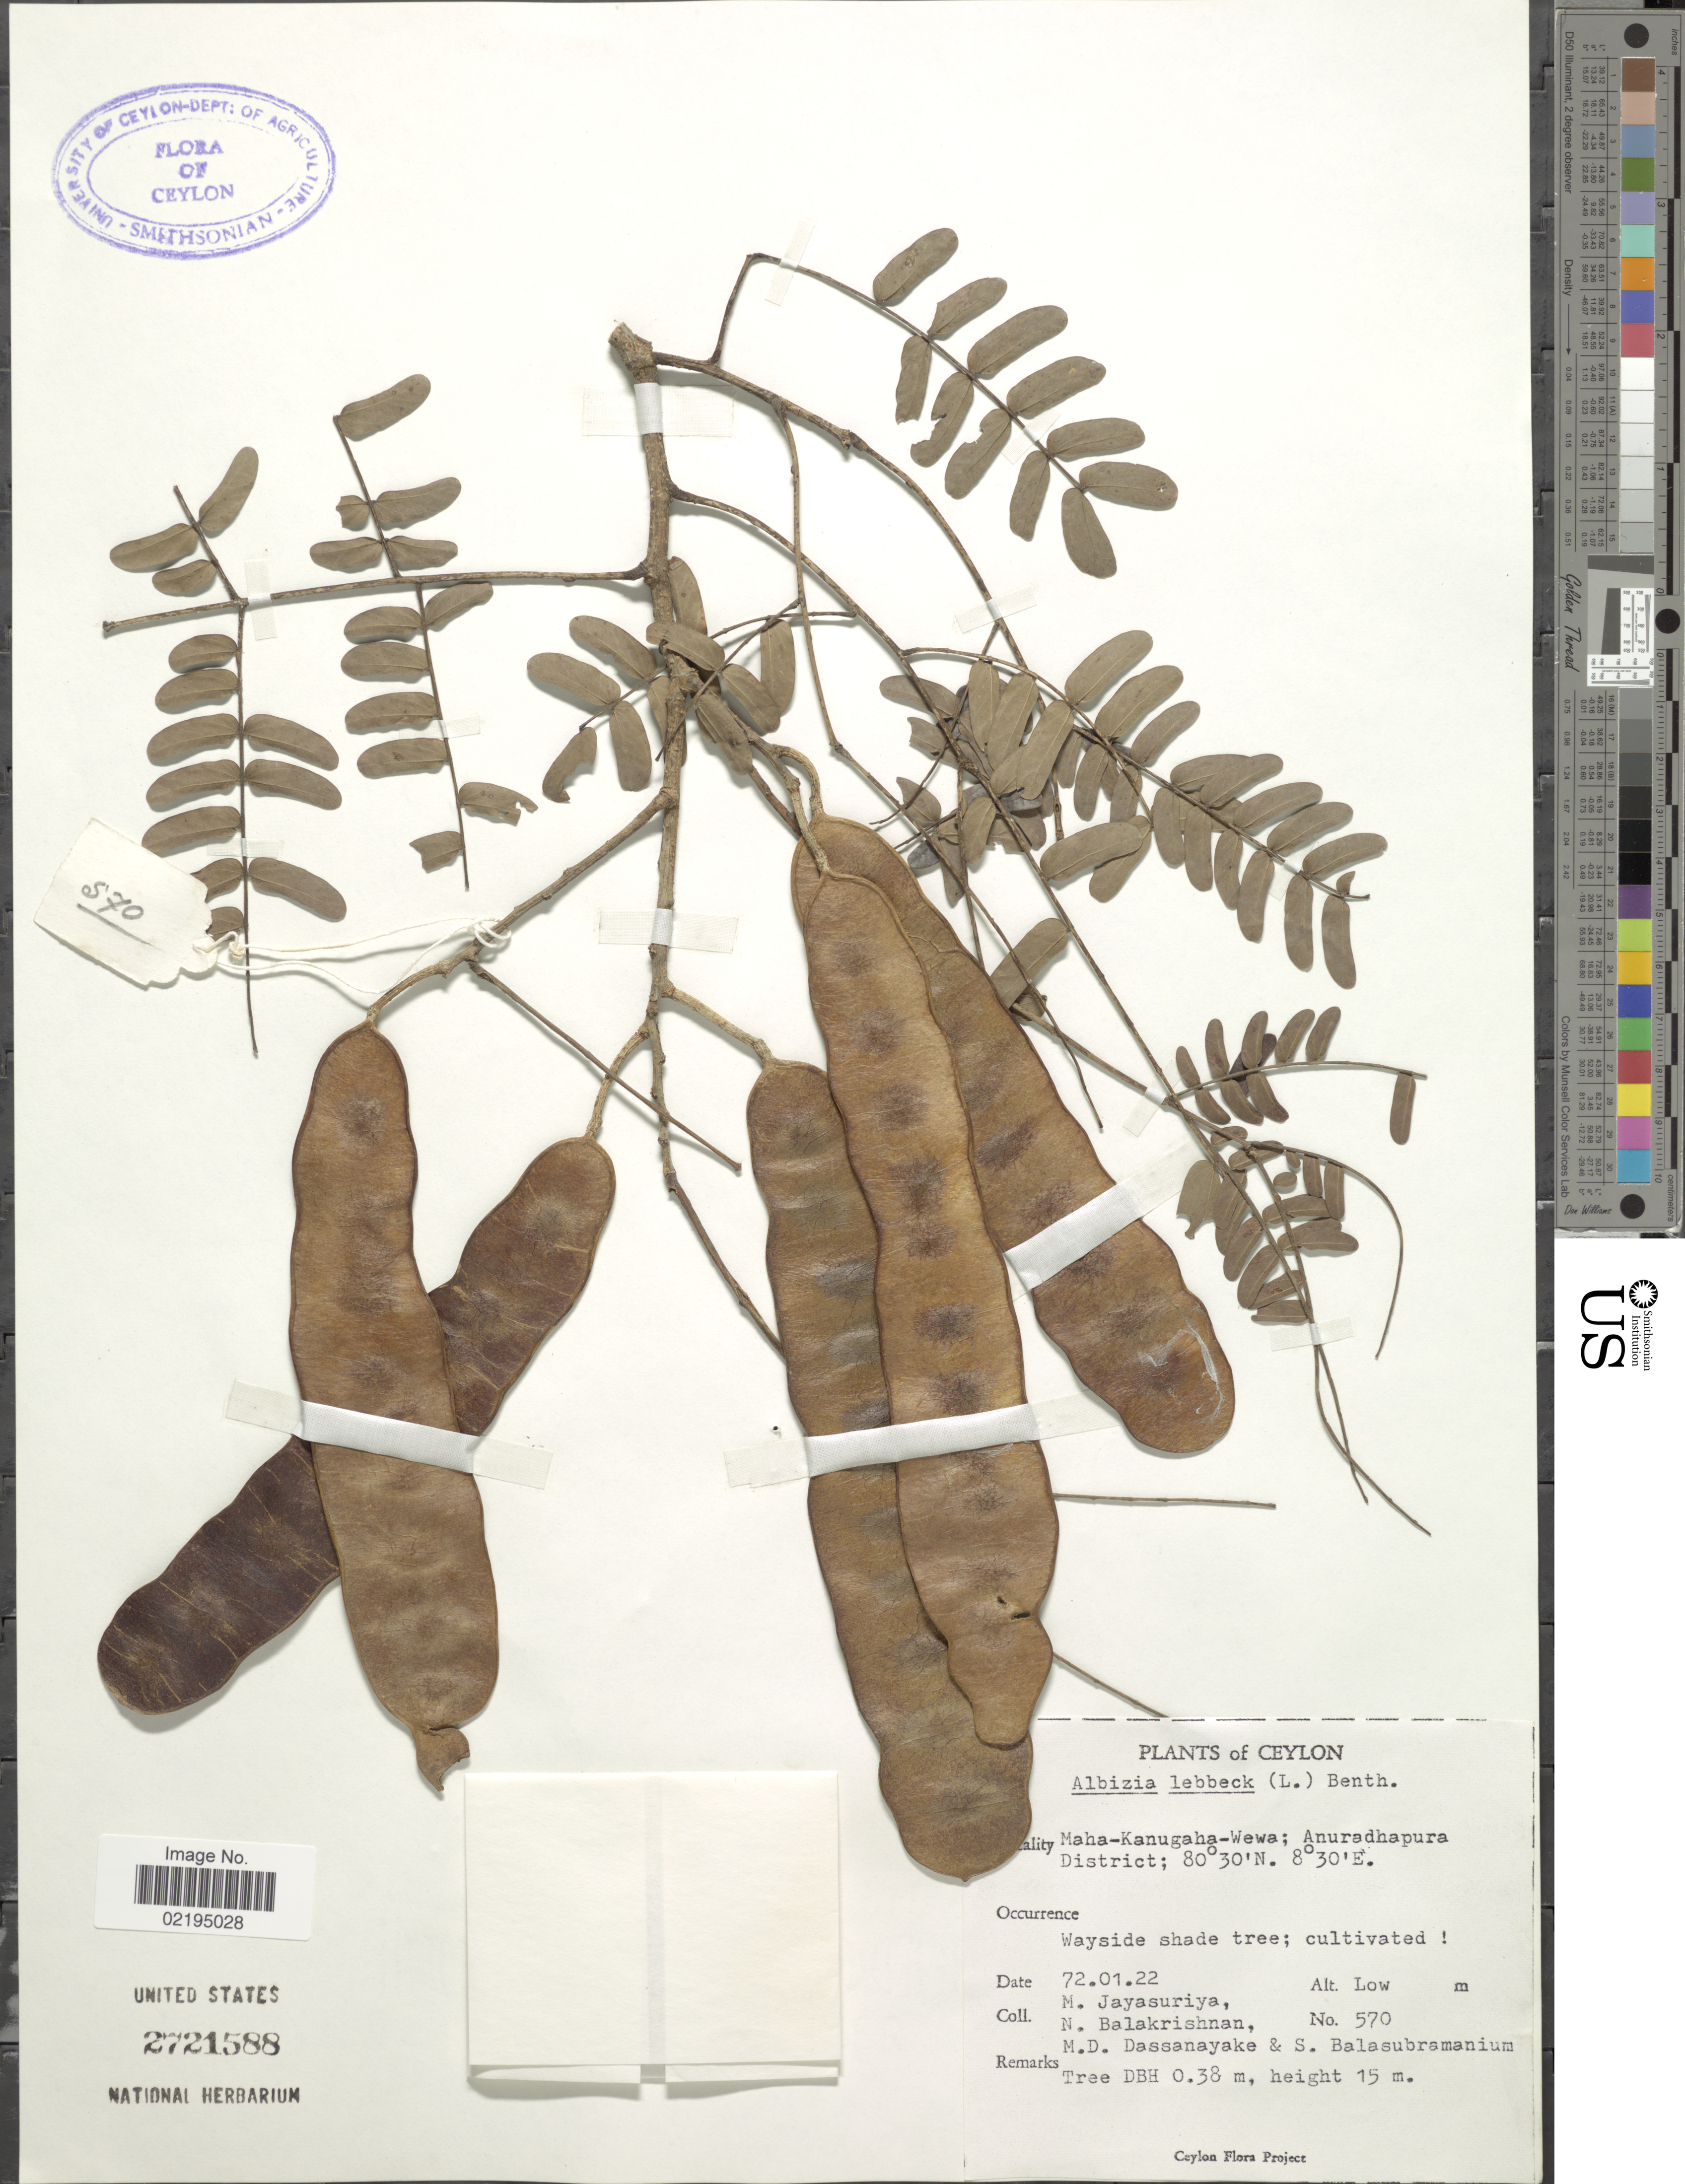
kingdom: Plantae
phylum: Tracheophyta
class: Magnoliopsida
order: Fabales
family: Fabaceae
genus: Albizia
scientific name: Albizia lebbeck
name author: (L.) Benth.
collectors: M. Jayasuria, N. Balakrishnan, M. D. Dassanayake & S. Balasubramanium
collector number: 570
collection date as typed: Transcribed d/m/y: 22/1/72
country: Sri Lanka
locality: Ceylon, Maha-Kanugaha-Wewa; Anuradhapura District, wayside tree; cultivated.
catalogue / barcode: US 2721588